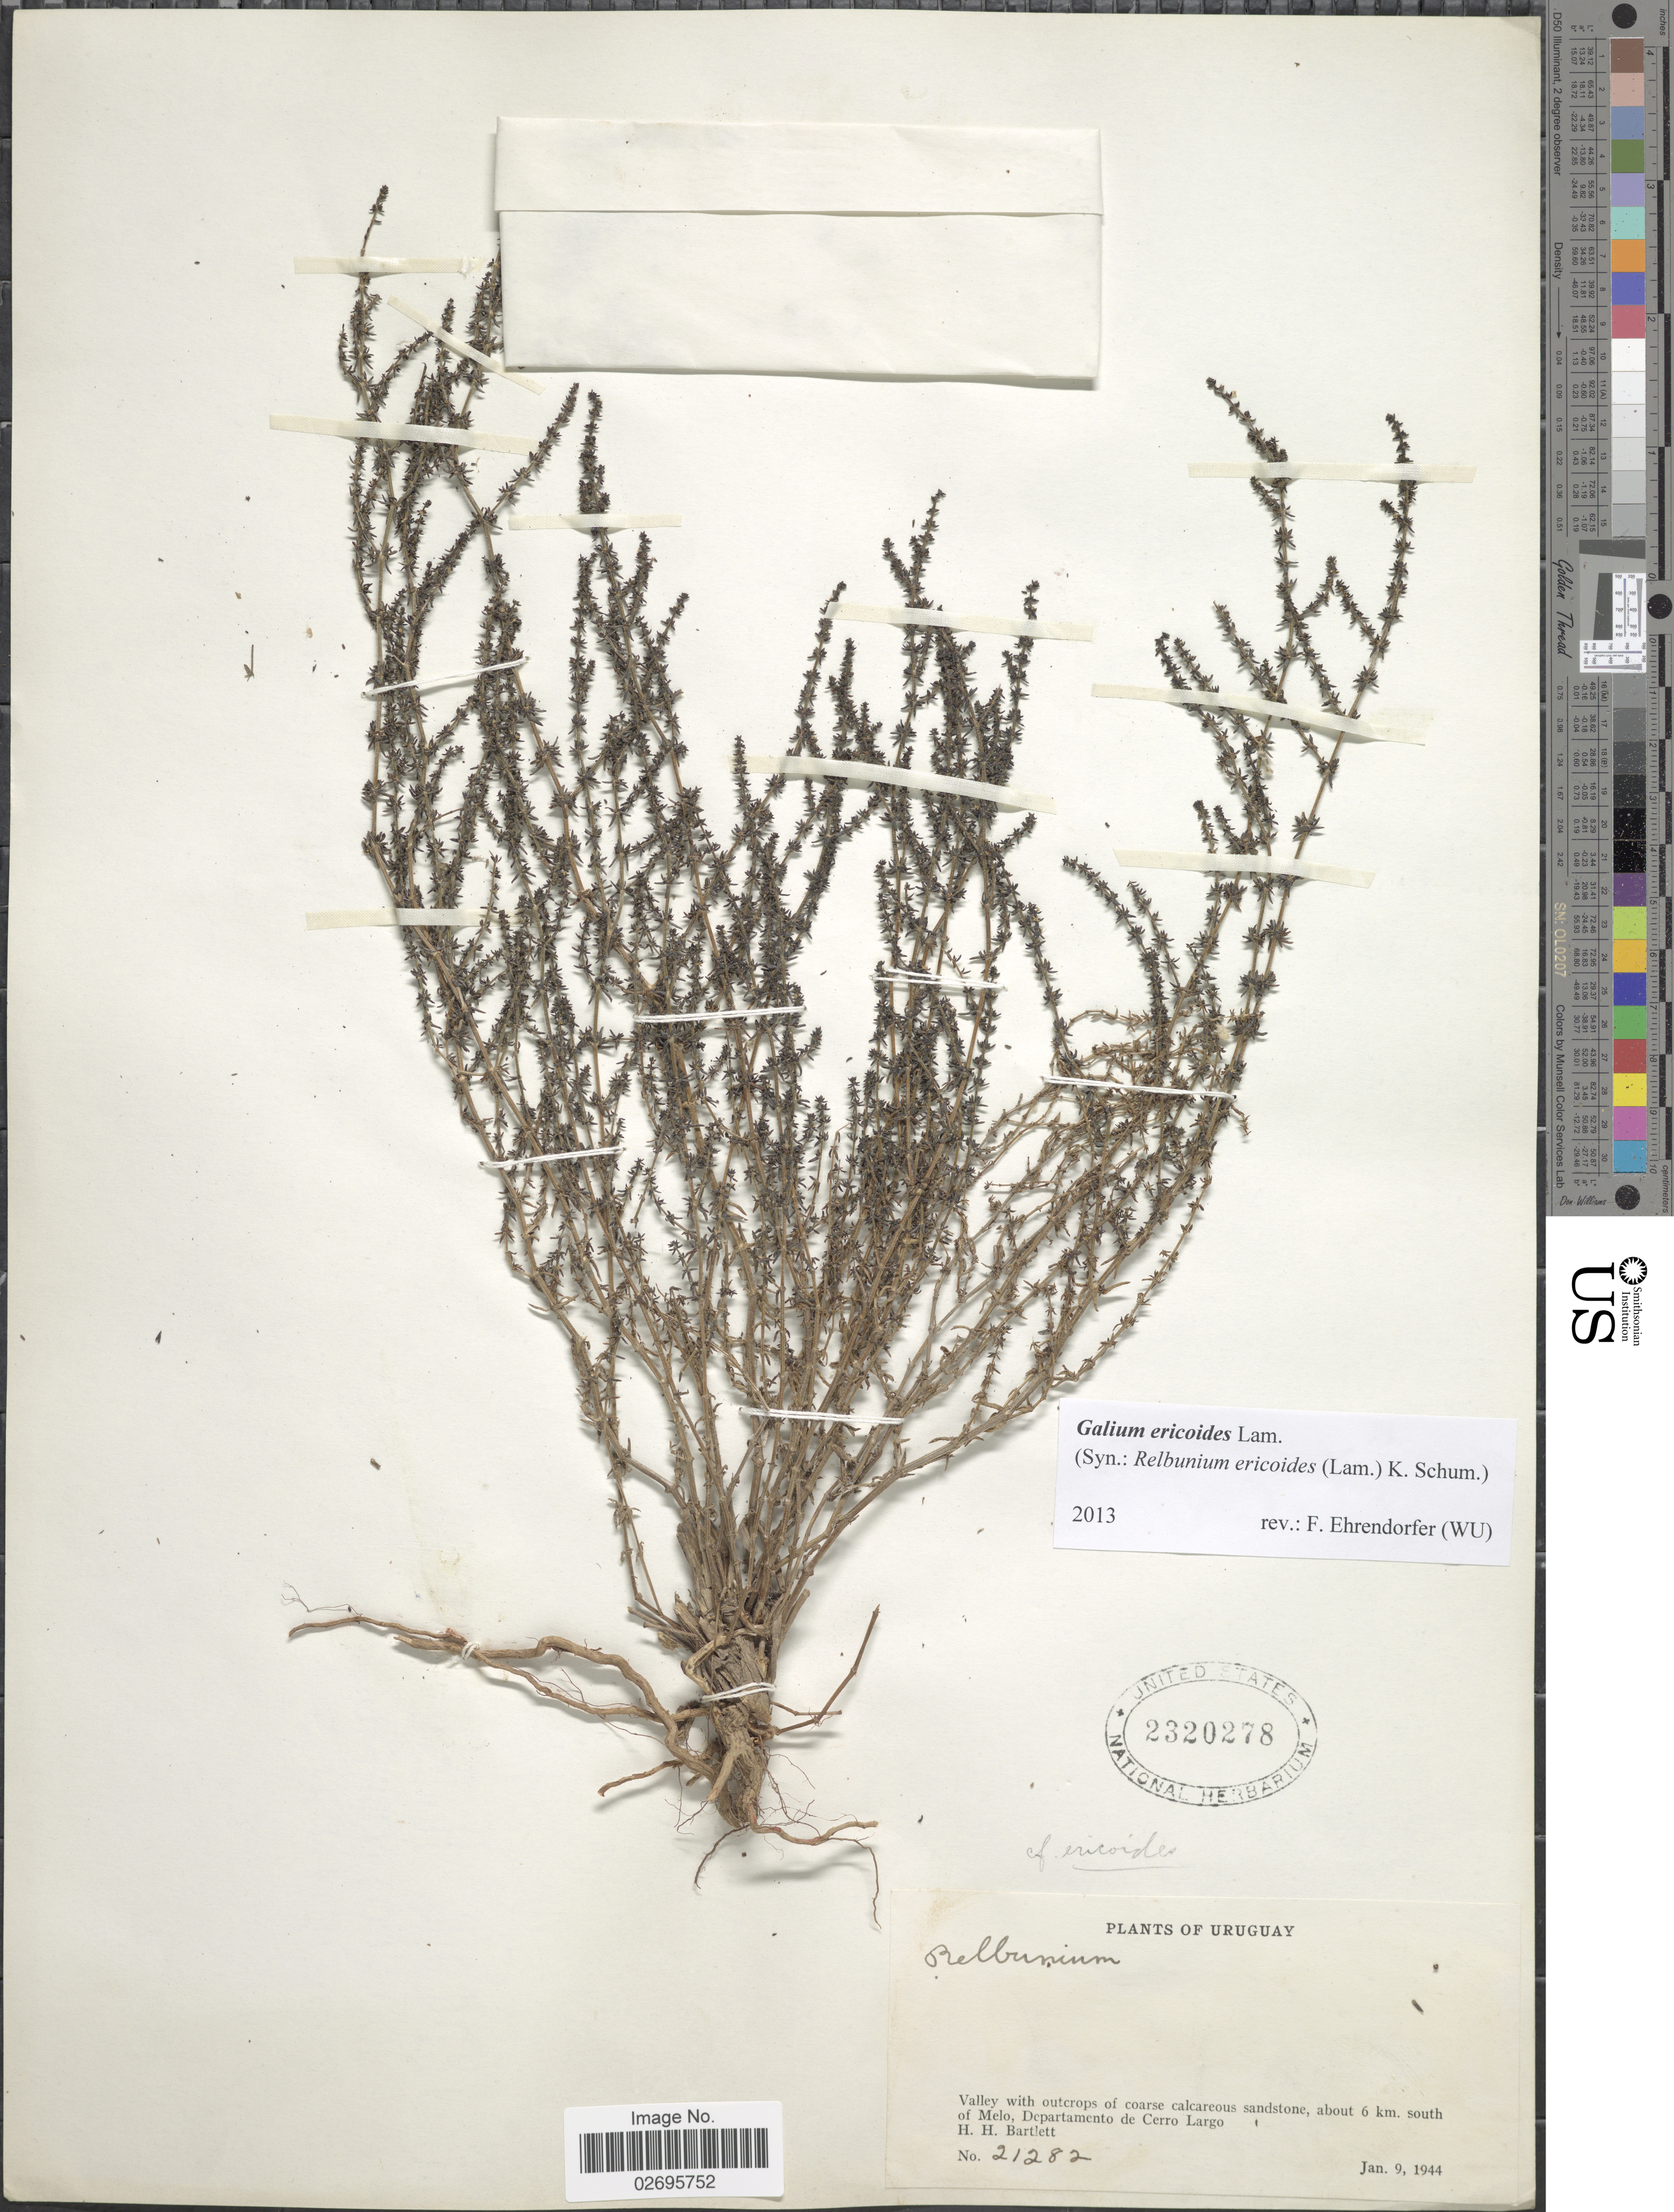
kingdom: Plantae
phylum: Tracheophyta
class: Magnoliopsida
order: Gentianales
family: Rubiaceae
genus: Galium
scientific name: Galium ericoides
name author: Lam.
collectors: H. H. Bartlett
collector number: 21282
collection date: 1944-01-09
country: Uruguay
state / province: Cerro Largo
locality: Valley with outcrops of coarse calcareous sandstone, about 6 km. south of melo, Departamento de Cerro Largo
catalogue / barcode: US 2320278